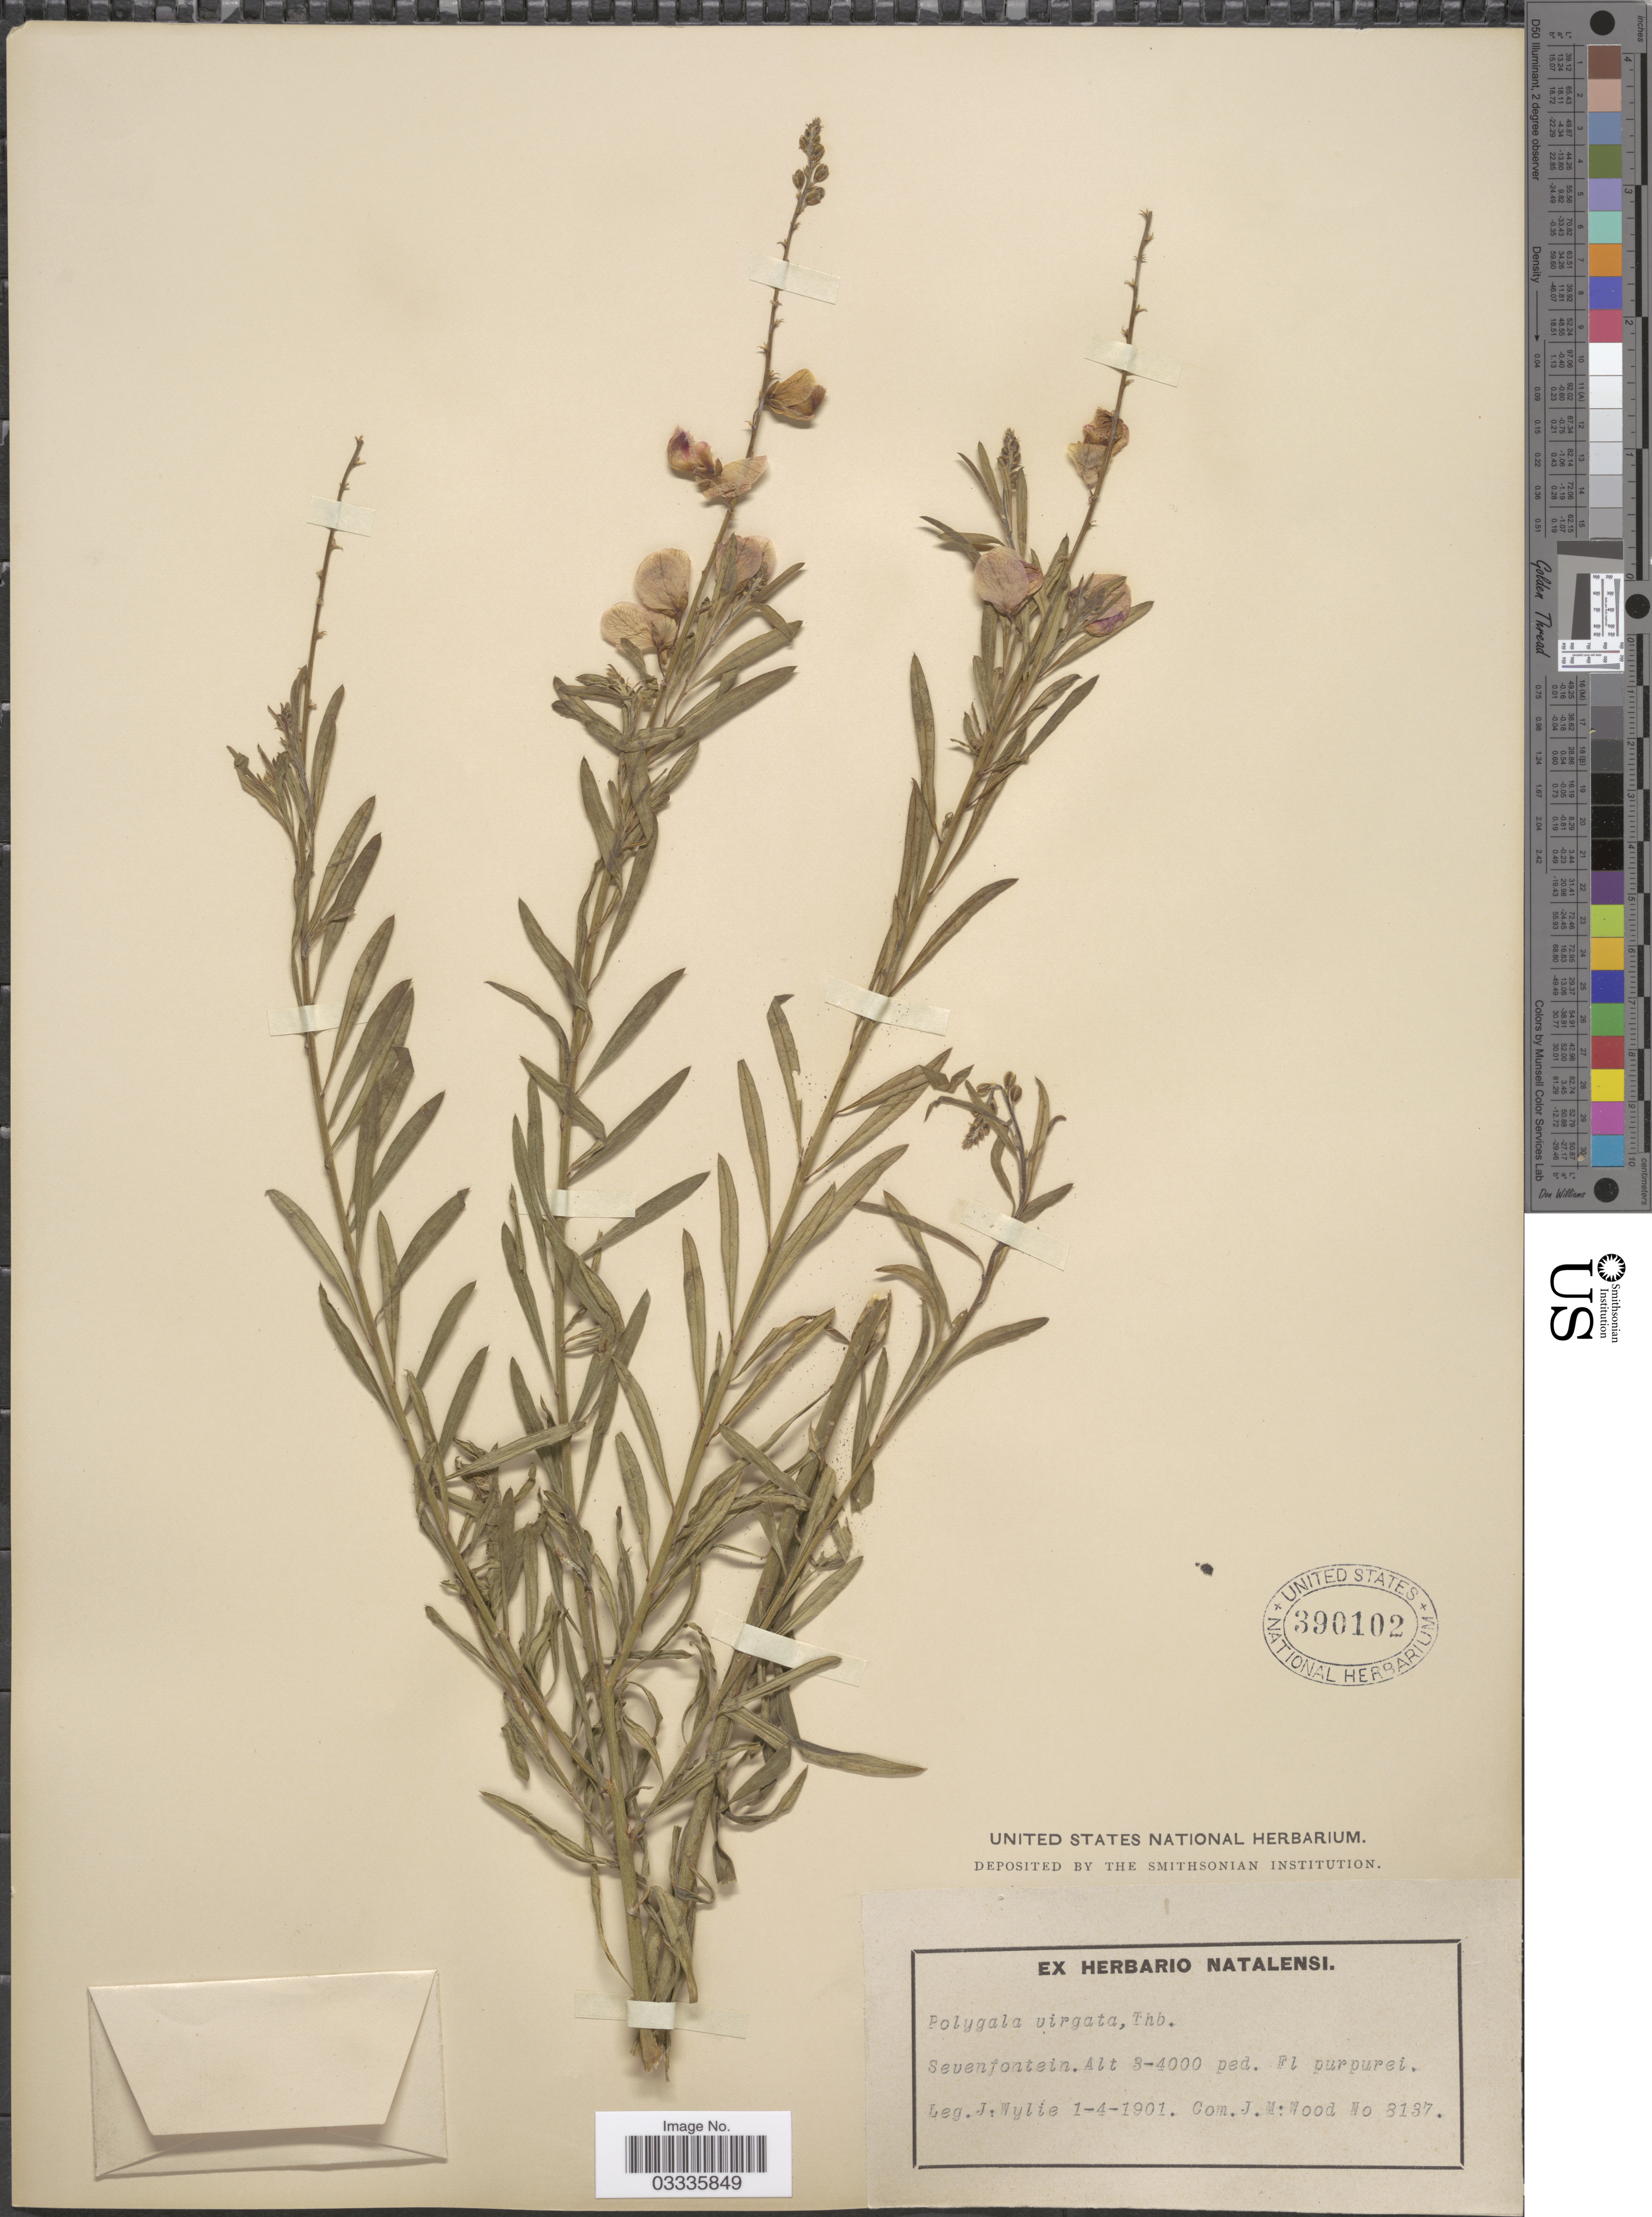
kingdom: Plantae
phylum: Tracheophyta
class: Magnoliopsida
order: Fabales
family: Polygalaceae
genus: Polygala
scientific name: Polygala virgata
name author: Thunb.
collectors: J. Wylie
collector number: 8137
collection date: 1901-04-01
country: South Africa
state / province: KwaZulu-Natal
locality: Sevenfontein.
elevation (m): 914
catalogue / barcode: US 390102